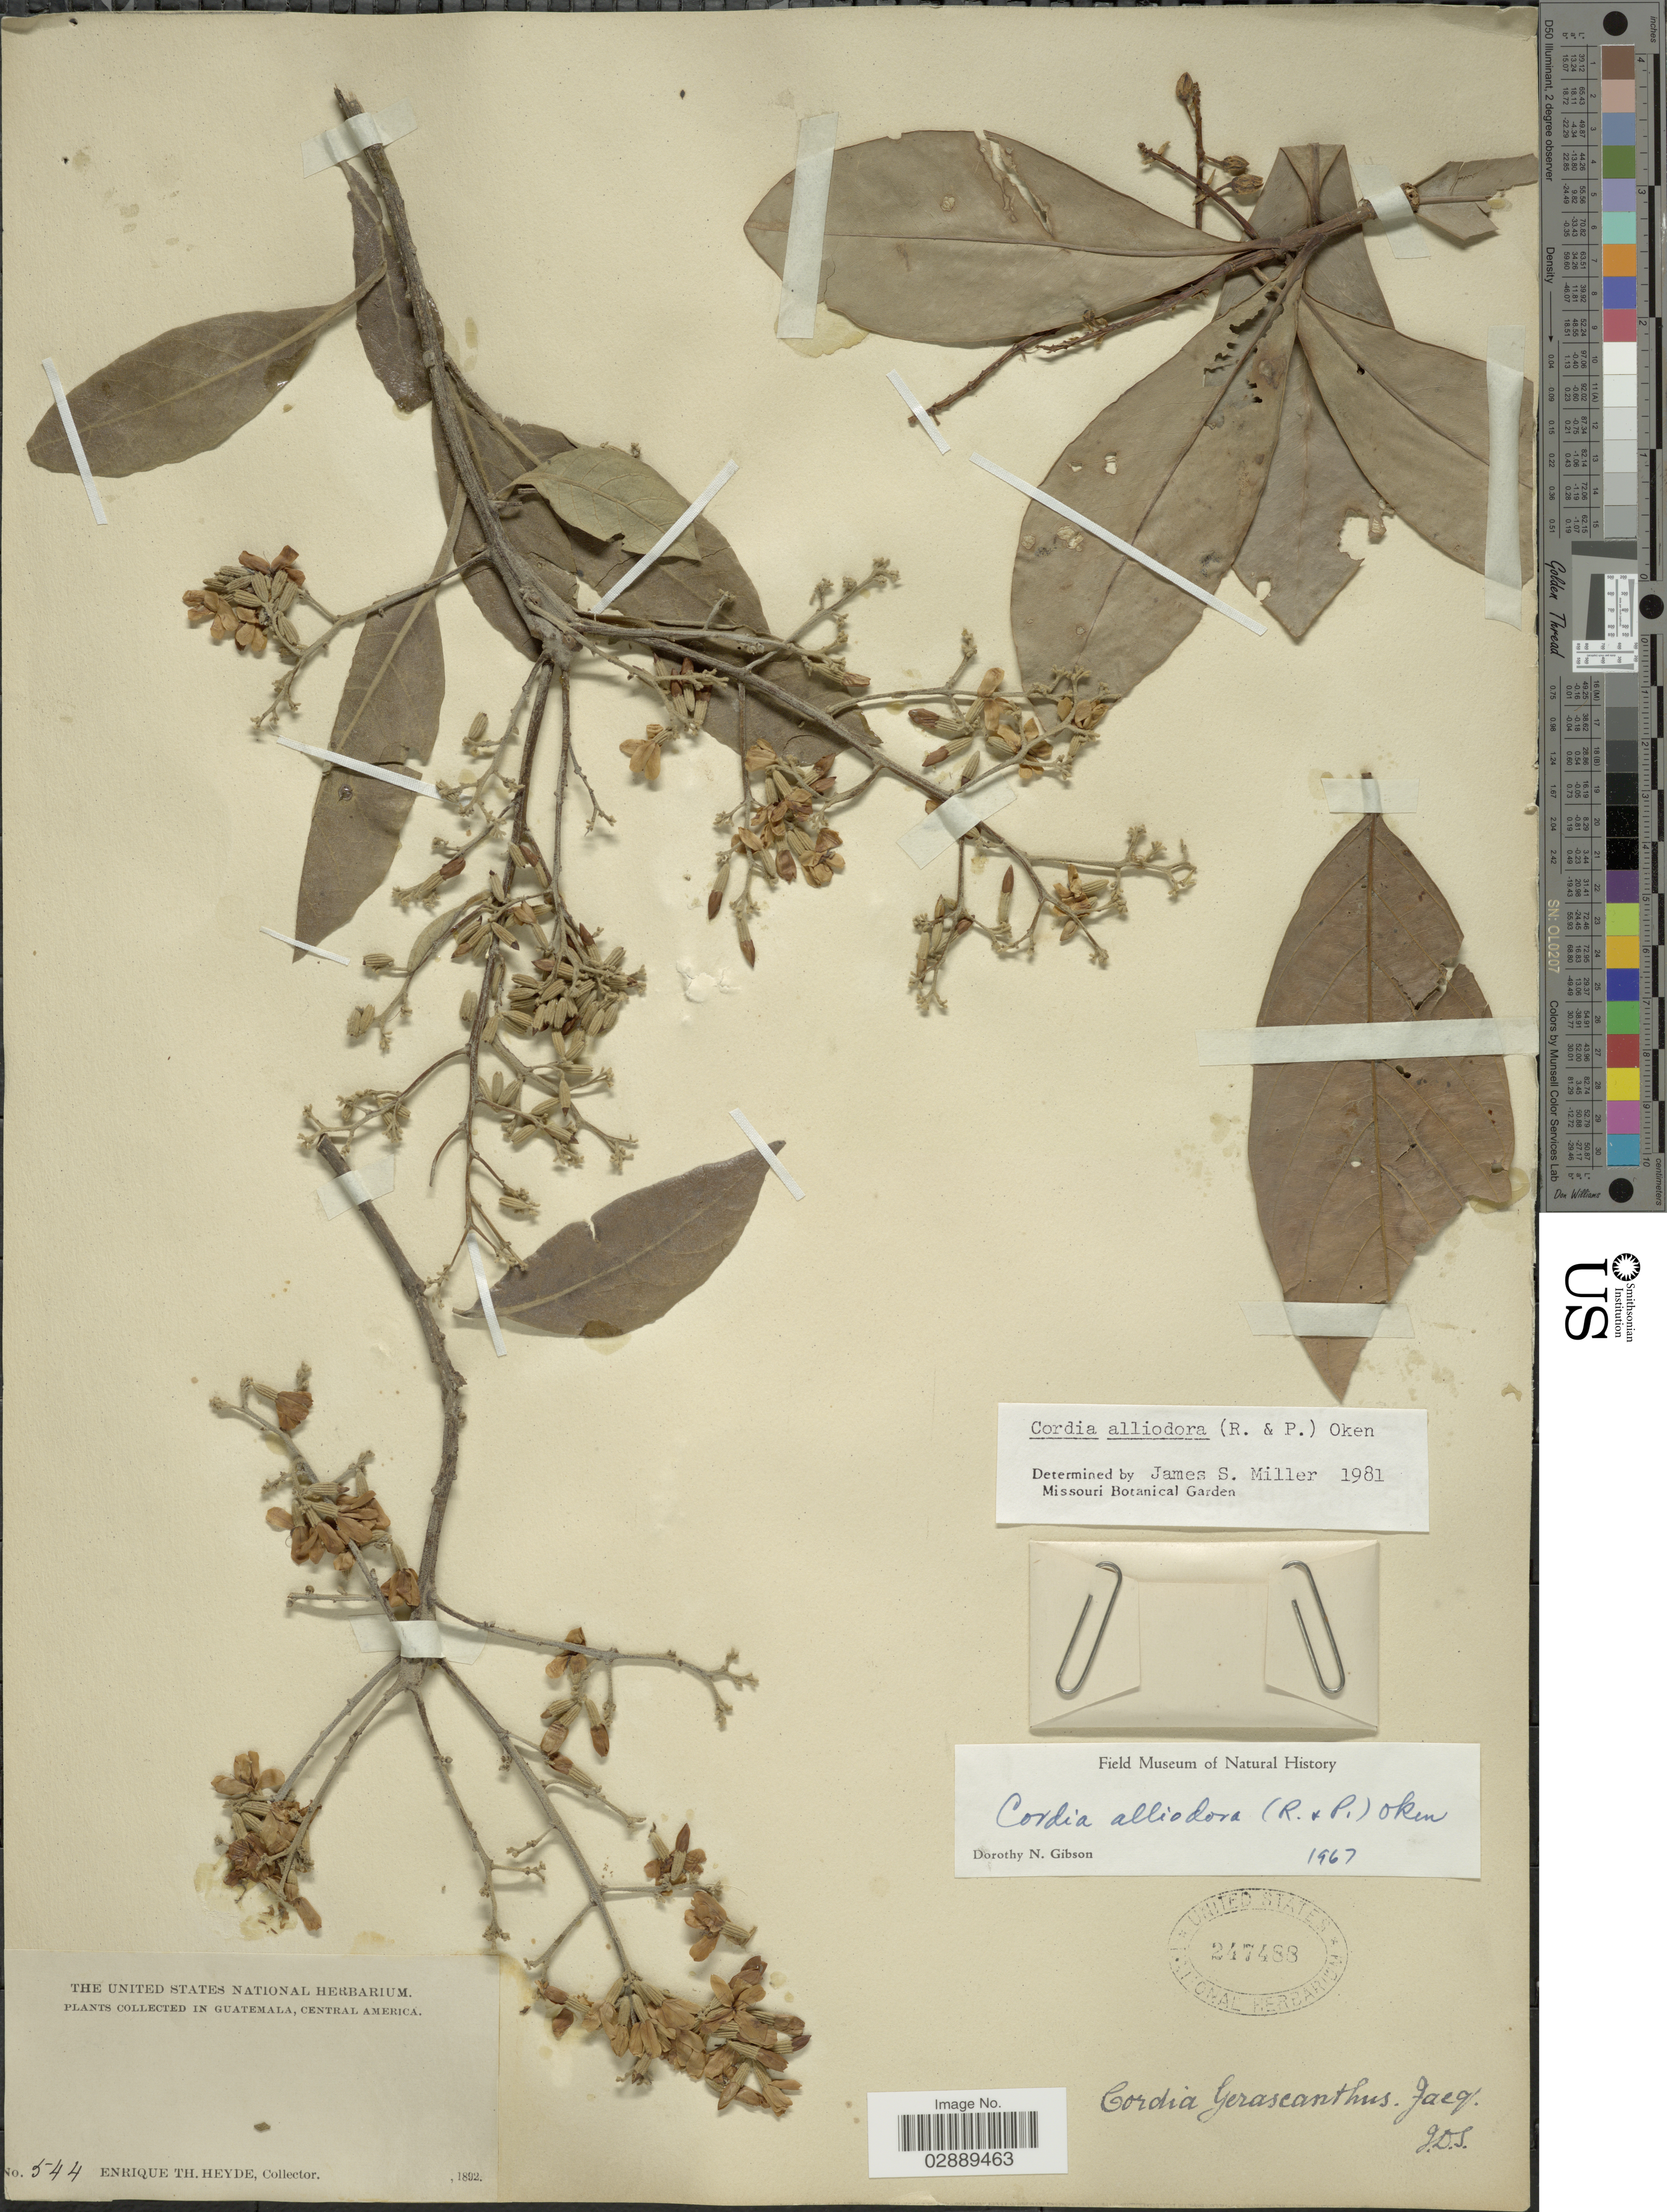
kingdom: Plantae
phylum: Tracheophyta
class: Magnoliopsida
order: Boraginales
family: Cordiaceae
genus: Cordia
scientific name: Cordia alliodora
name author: (Ruiz & Pav.) Oken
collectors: E. T. Heyde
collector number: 544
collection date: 1892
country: Guatemala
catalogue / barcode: US 247488